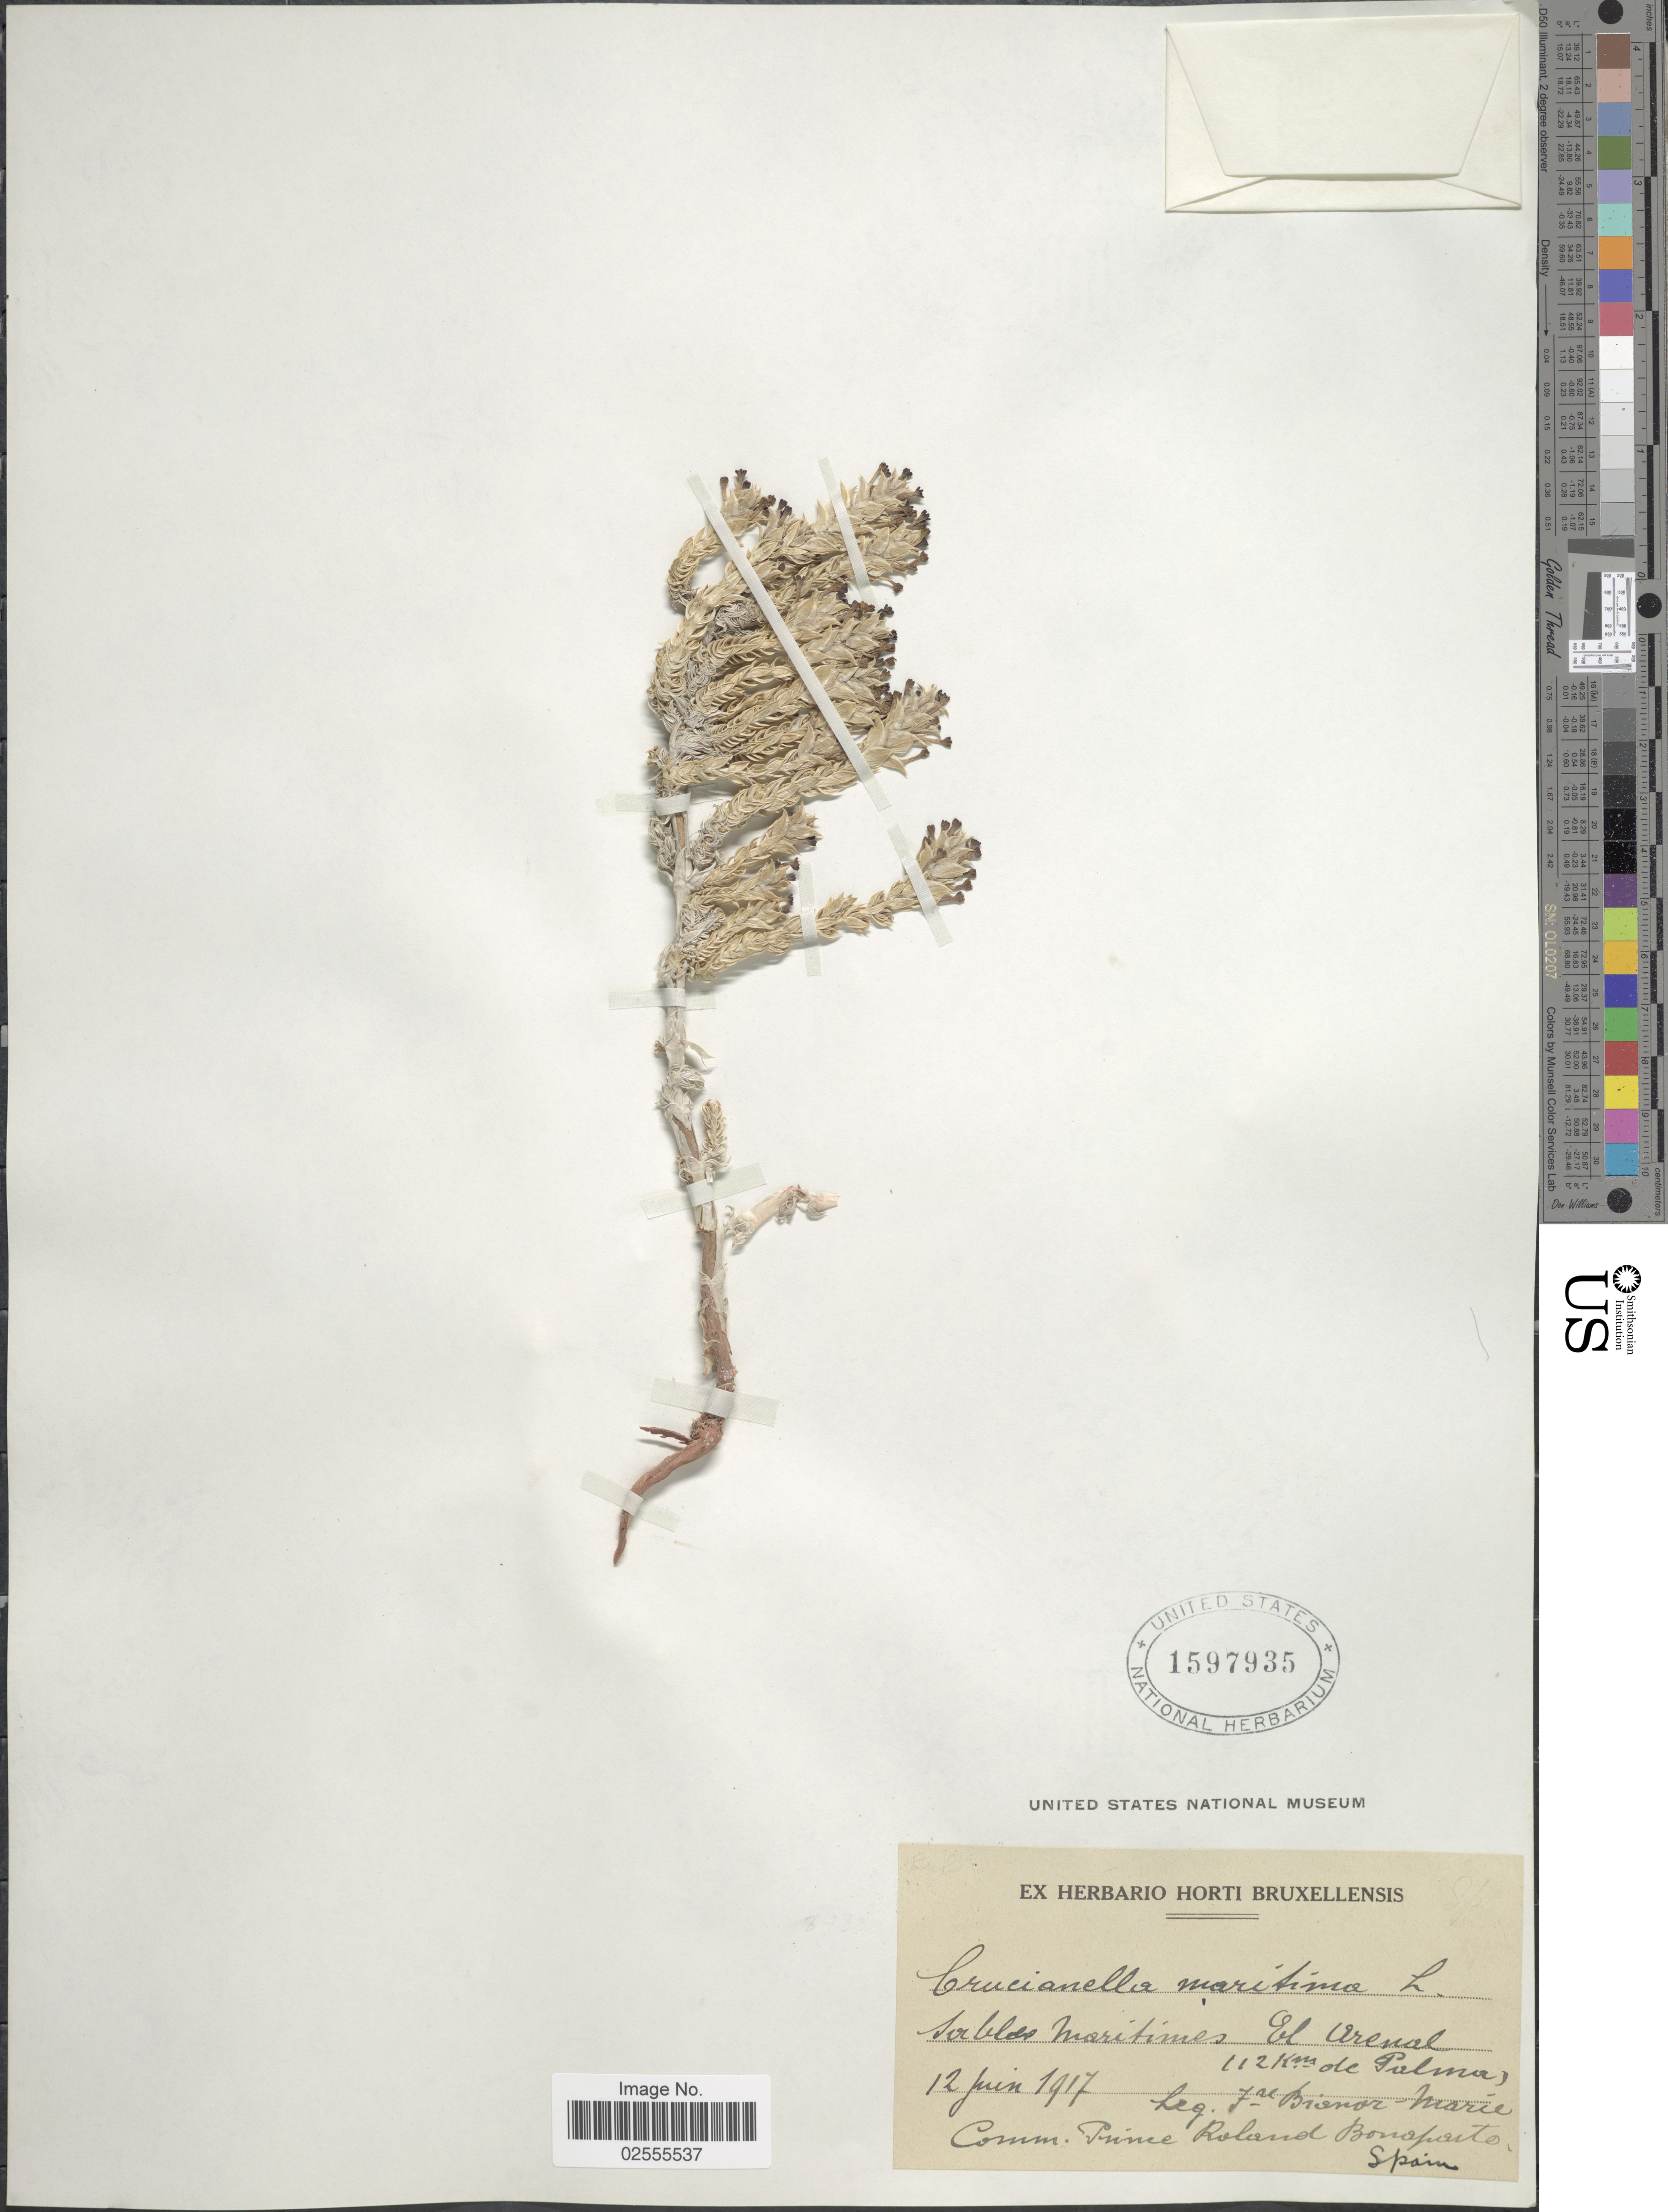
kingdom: Plantae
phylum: Tracheophyta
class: Magnoliopsida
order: Gentianales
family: Rubiaceae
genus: Crucianella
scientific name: Crucianella maritima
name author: L.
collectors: F. Bianor-Marie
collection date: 1917-06-12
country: Spain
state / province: Canarias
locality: Sables Maritimes El Arenal (12 Km de Palma), Spain.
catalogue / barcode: US 1597935